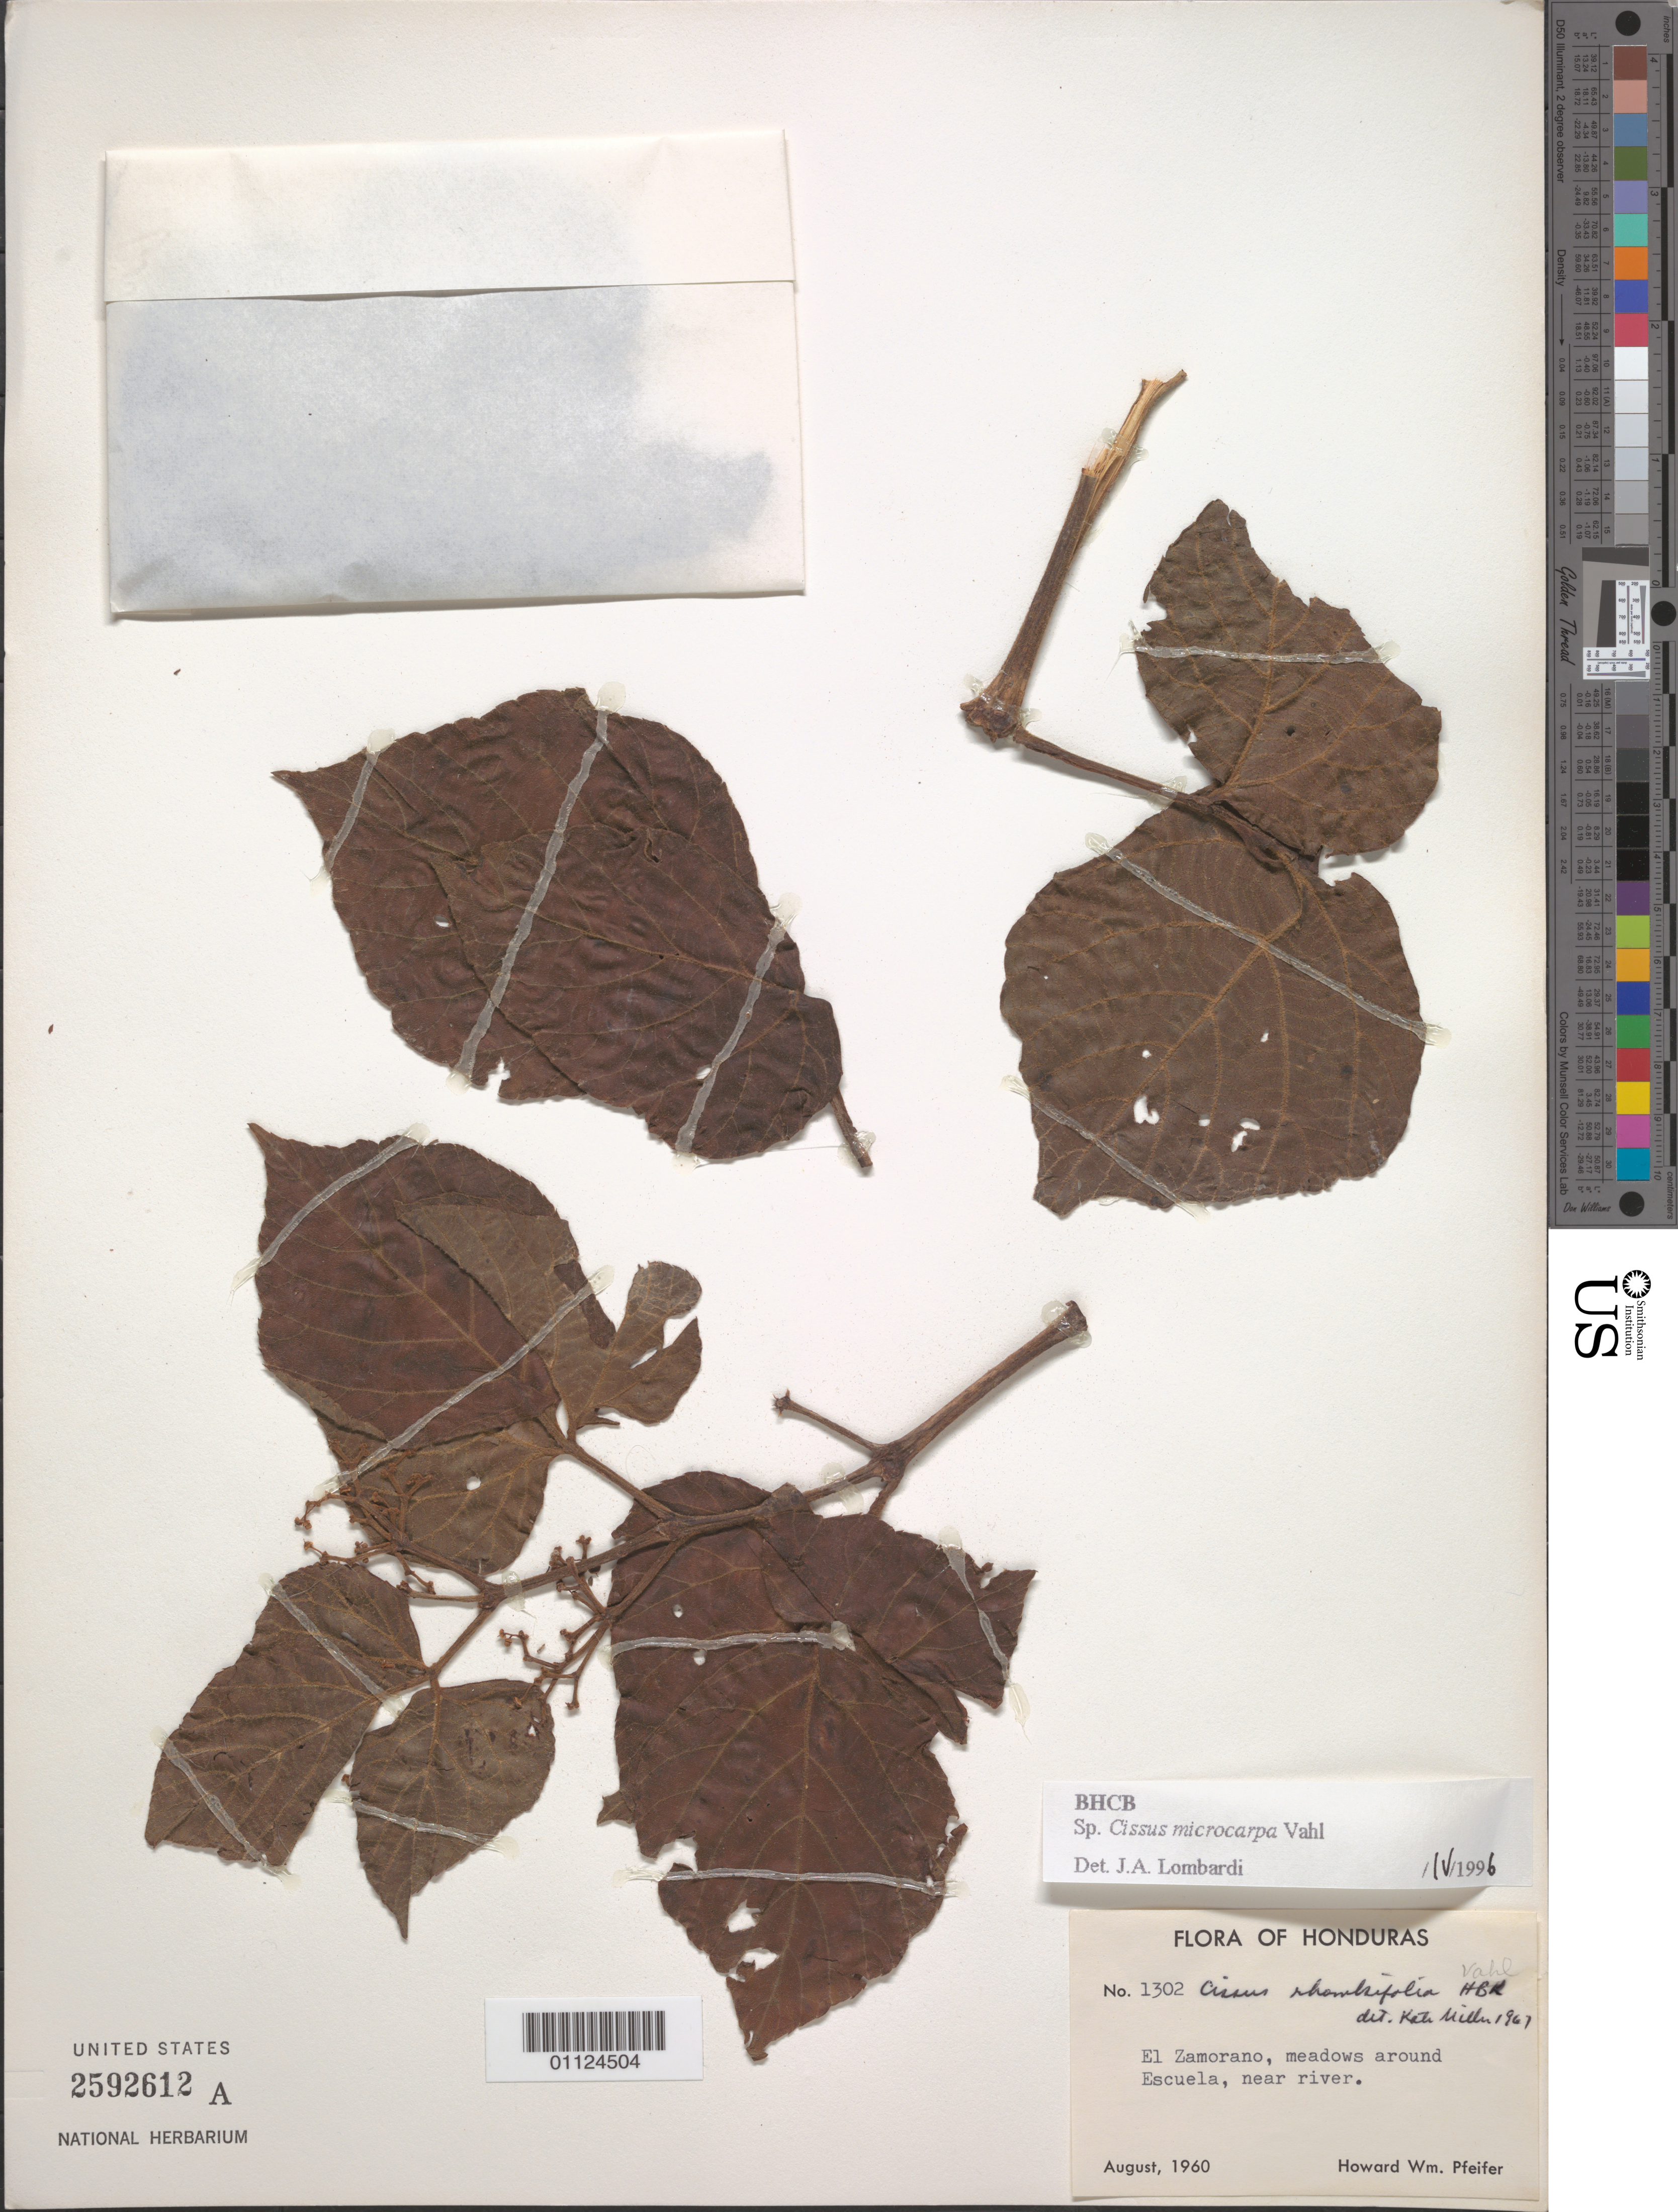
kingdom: Plantae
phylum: Tracheophyta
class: Magnoliopsida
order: Vitales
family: Vitaceae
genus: Cissus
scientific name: Cissus microcarpa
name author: Vahl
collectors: H. W. Pfeifer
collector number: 1302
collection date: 1960-08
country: Honduras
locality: El Zamorano, around Escuela.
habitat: Meadows, near river.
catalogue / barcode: US 2592612